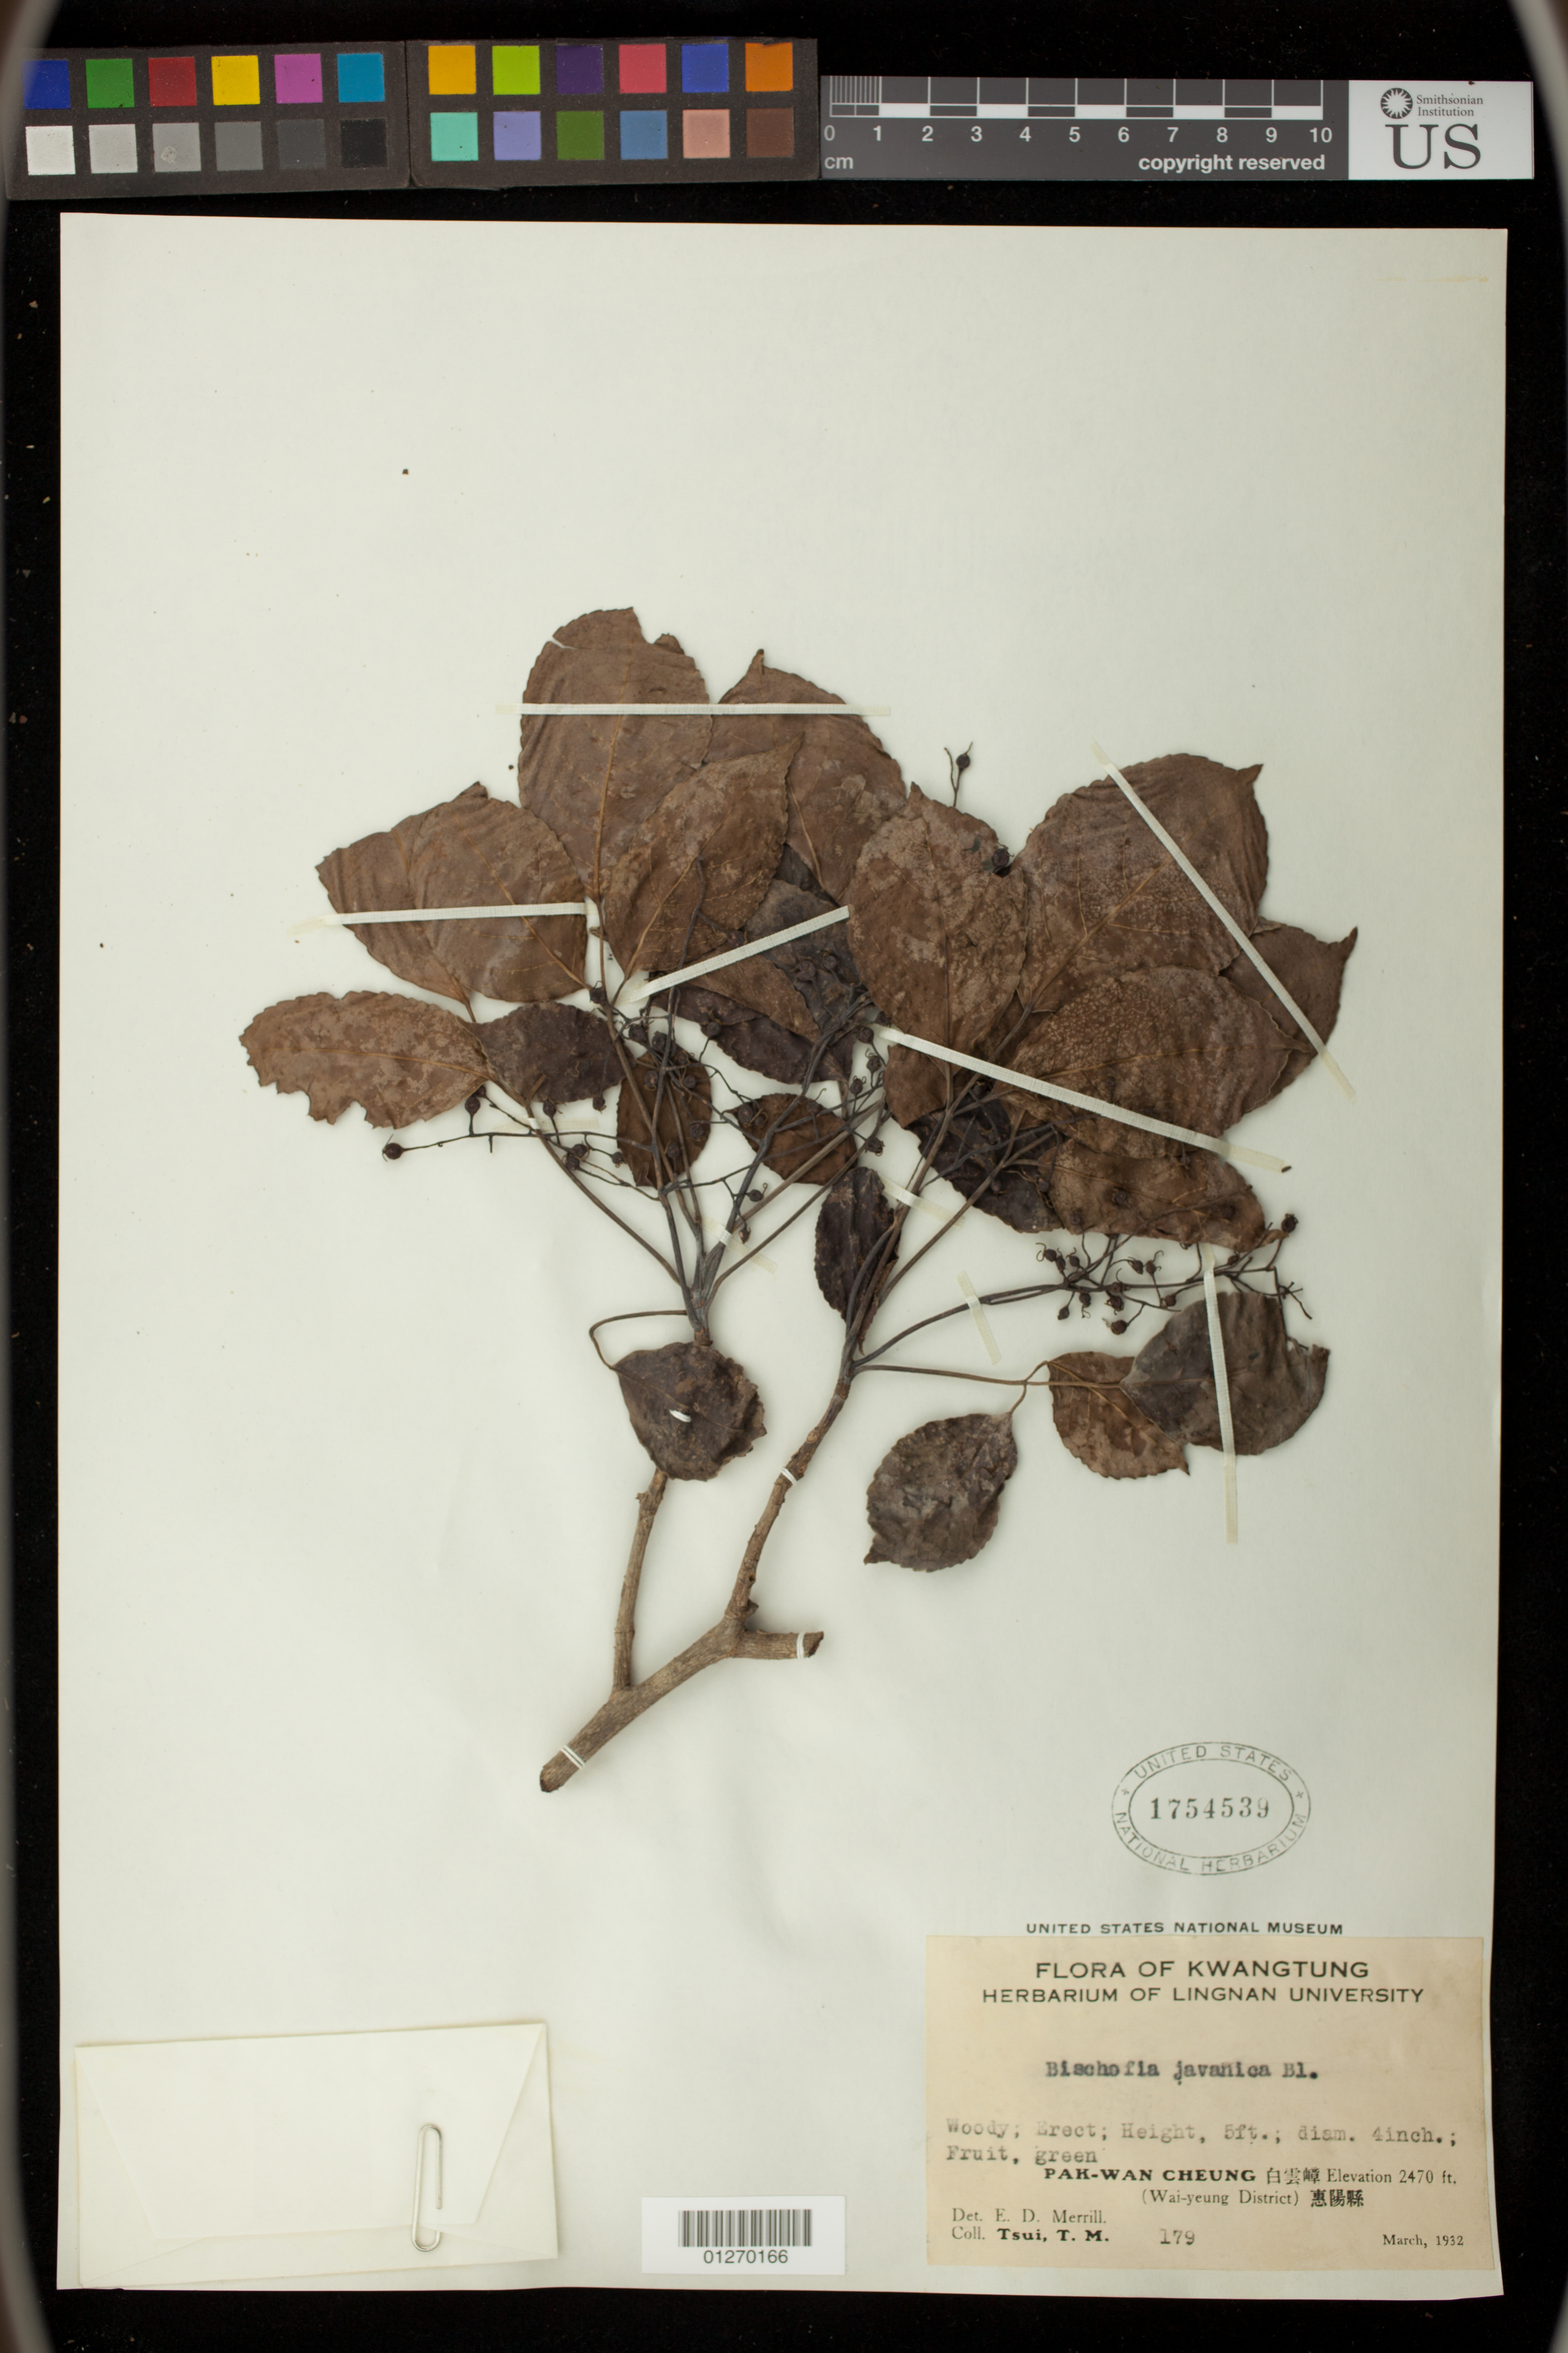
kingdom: Plantae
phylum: Tracheophyta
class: Magnoliopsida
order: Malpighiales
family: Phyllanthaceae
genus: Bischofia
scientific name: Bischofia javanica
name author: Blume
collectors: T. Tsui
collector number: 179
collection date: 1932-03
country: China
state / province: Guangdong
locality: Pak-Wan Cheung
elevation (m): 753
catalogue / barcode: US 1754539